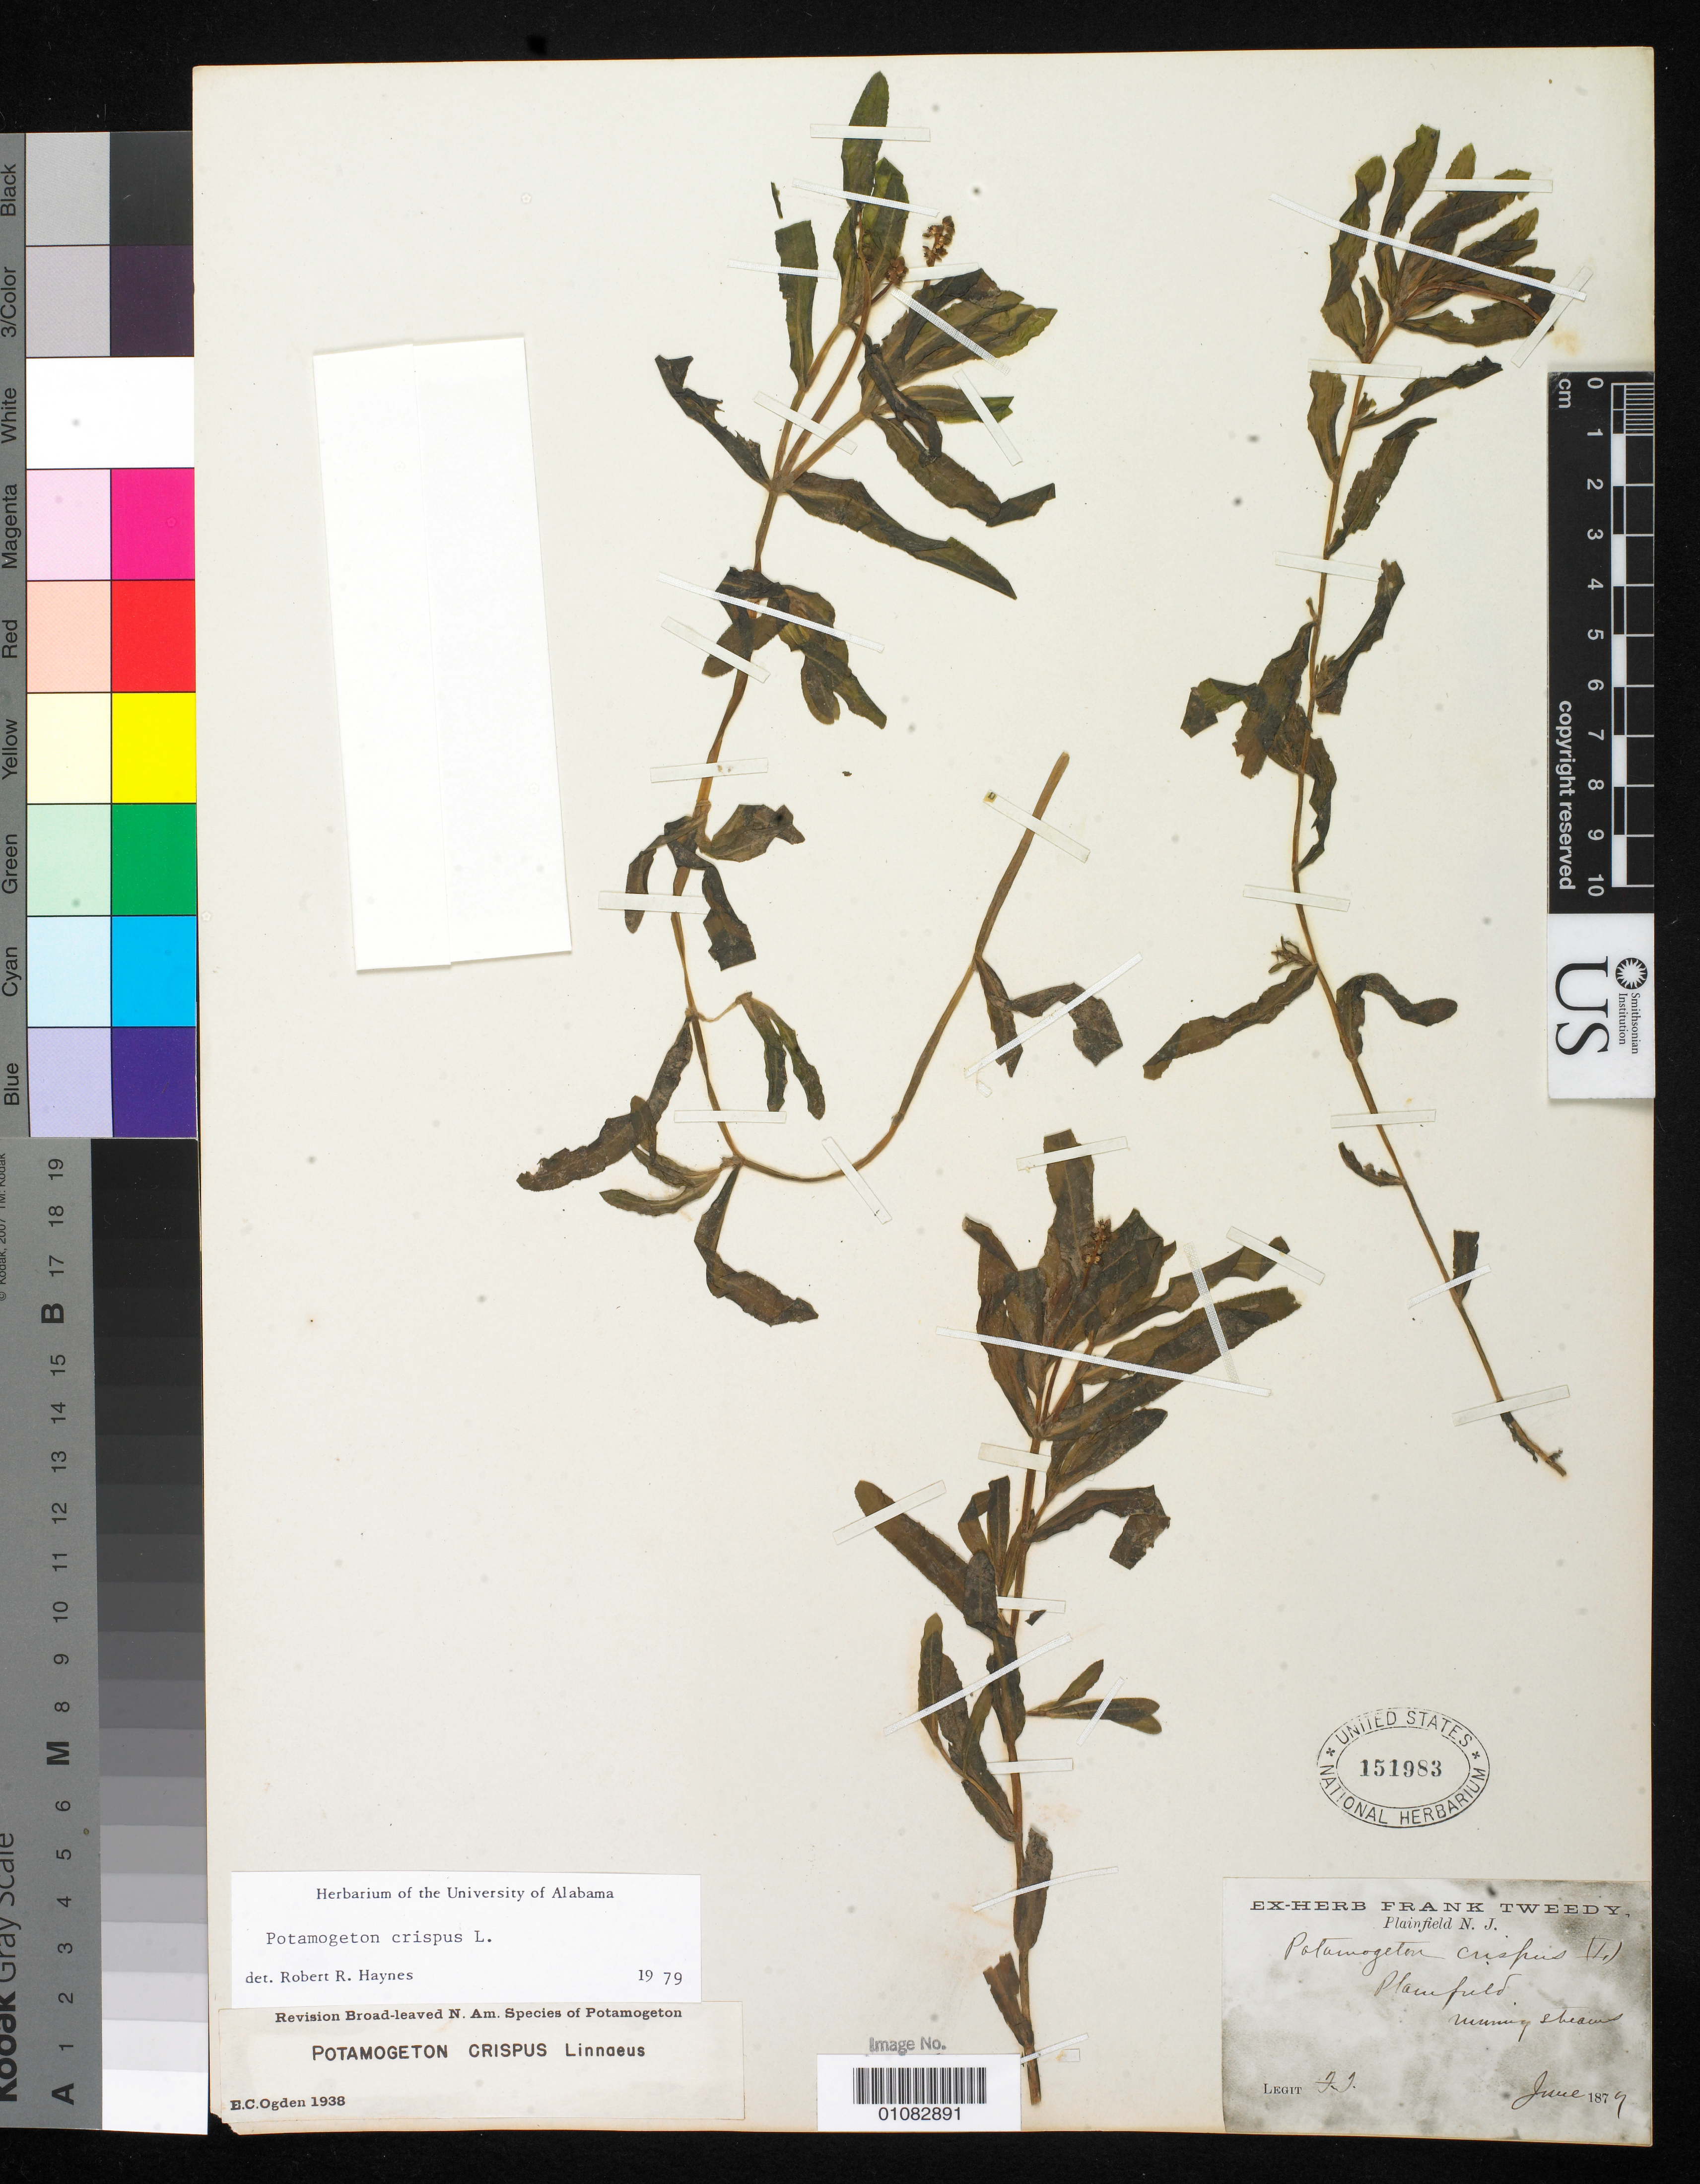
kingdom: Plantae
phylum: Tracheophyta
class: Liliopsida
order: Alismatales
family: Potamogetonaceae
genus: Potamogeton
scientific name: Potamogeton crispus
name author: L.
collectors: F. Tweedy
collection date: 1879-06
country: United States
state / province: New Jersey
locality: Plainfield, Running Streams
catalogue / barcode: US 151983